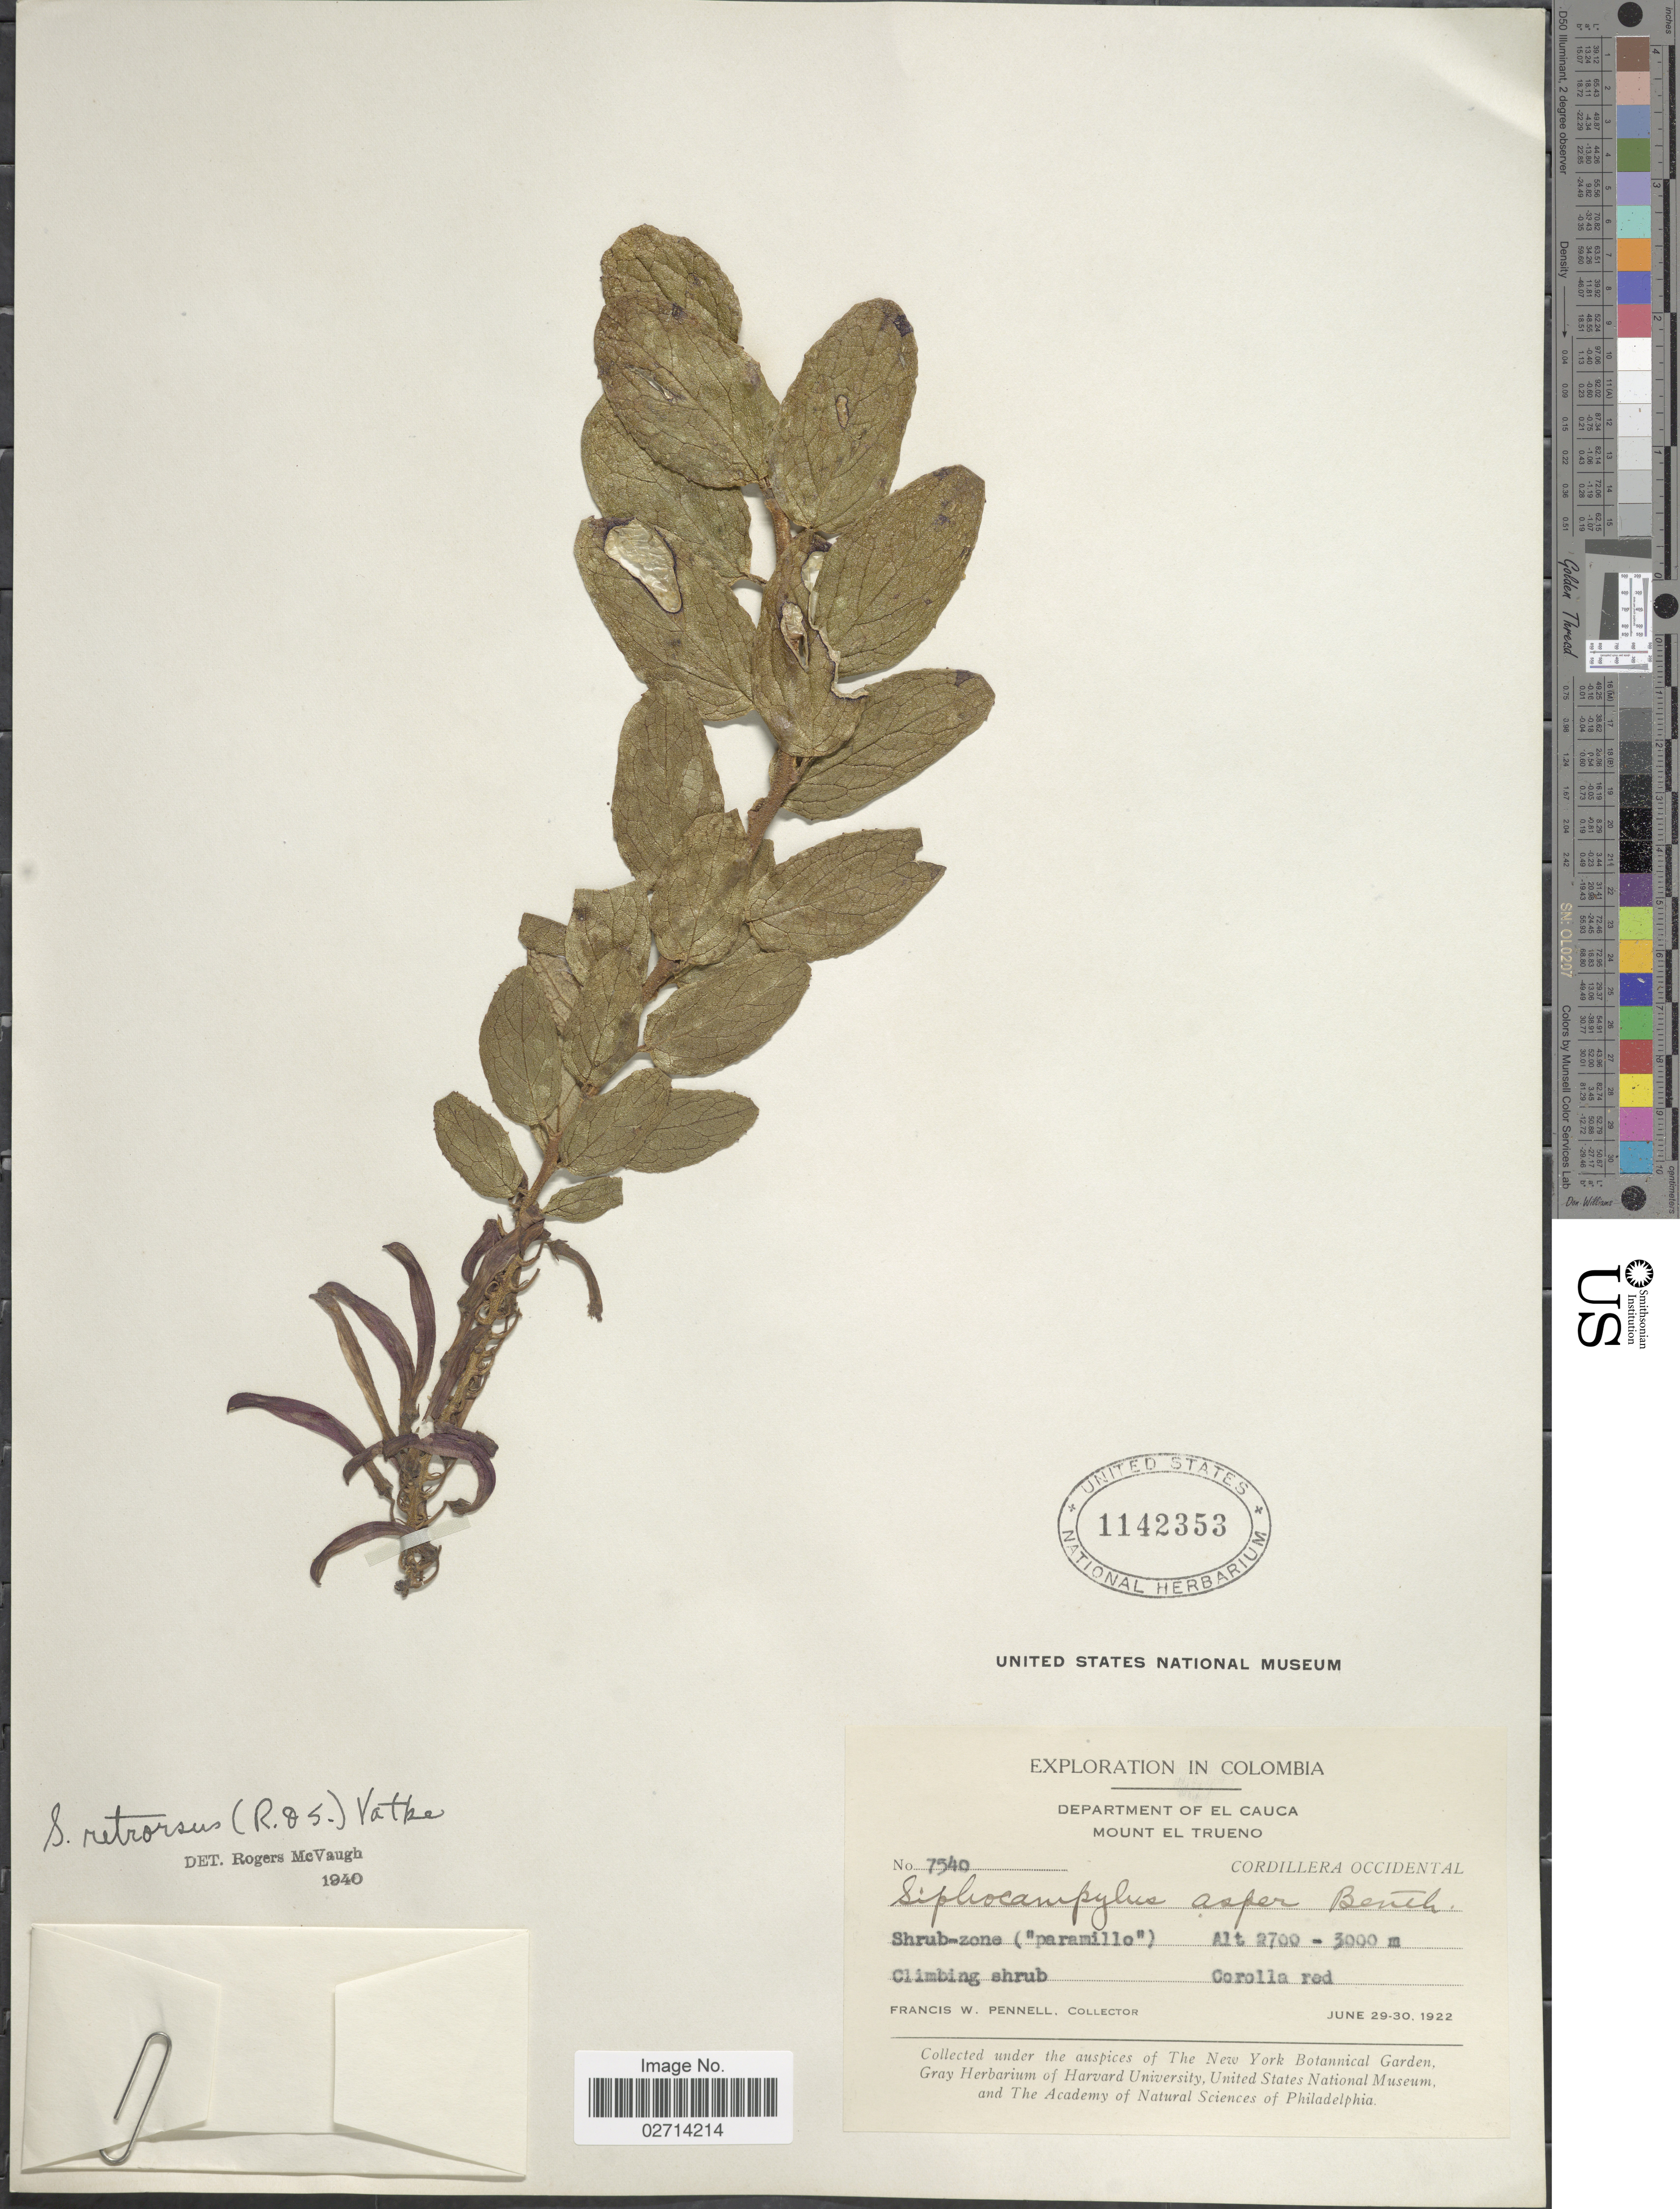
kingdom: Plantae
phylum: Tracheophyta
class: Magnoliopsida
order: Asterales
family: Campanulaceae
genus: Siphocampylus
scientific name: Siphocampylus retrorsus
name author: (Willd. ex Schult.) Vatke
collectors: F. W. Pennell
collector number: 7540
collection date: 1922-06-29/1922-06-30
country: Colombia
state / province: Cauca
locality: Mount to El Trueno, Cordillera Occidental.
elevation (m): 2700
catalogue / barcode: US 1142353